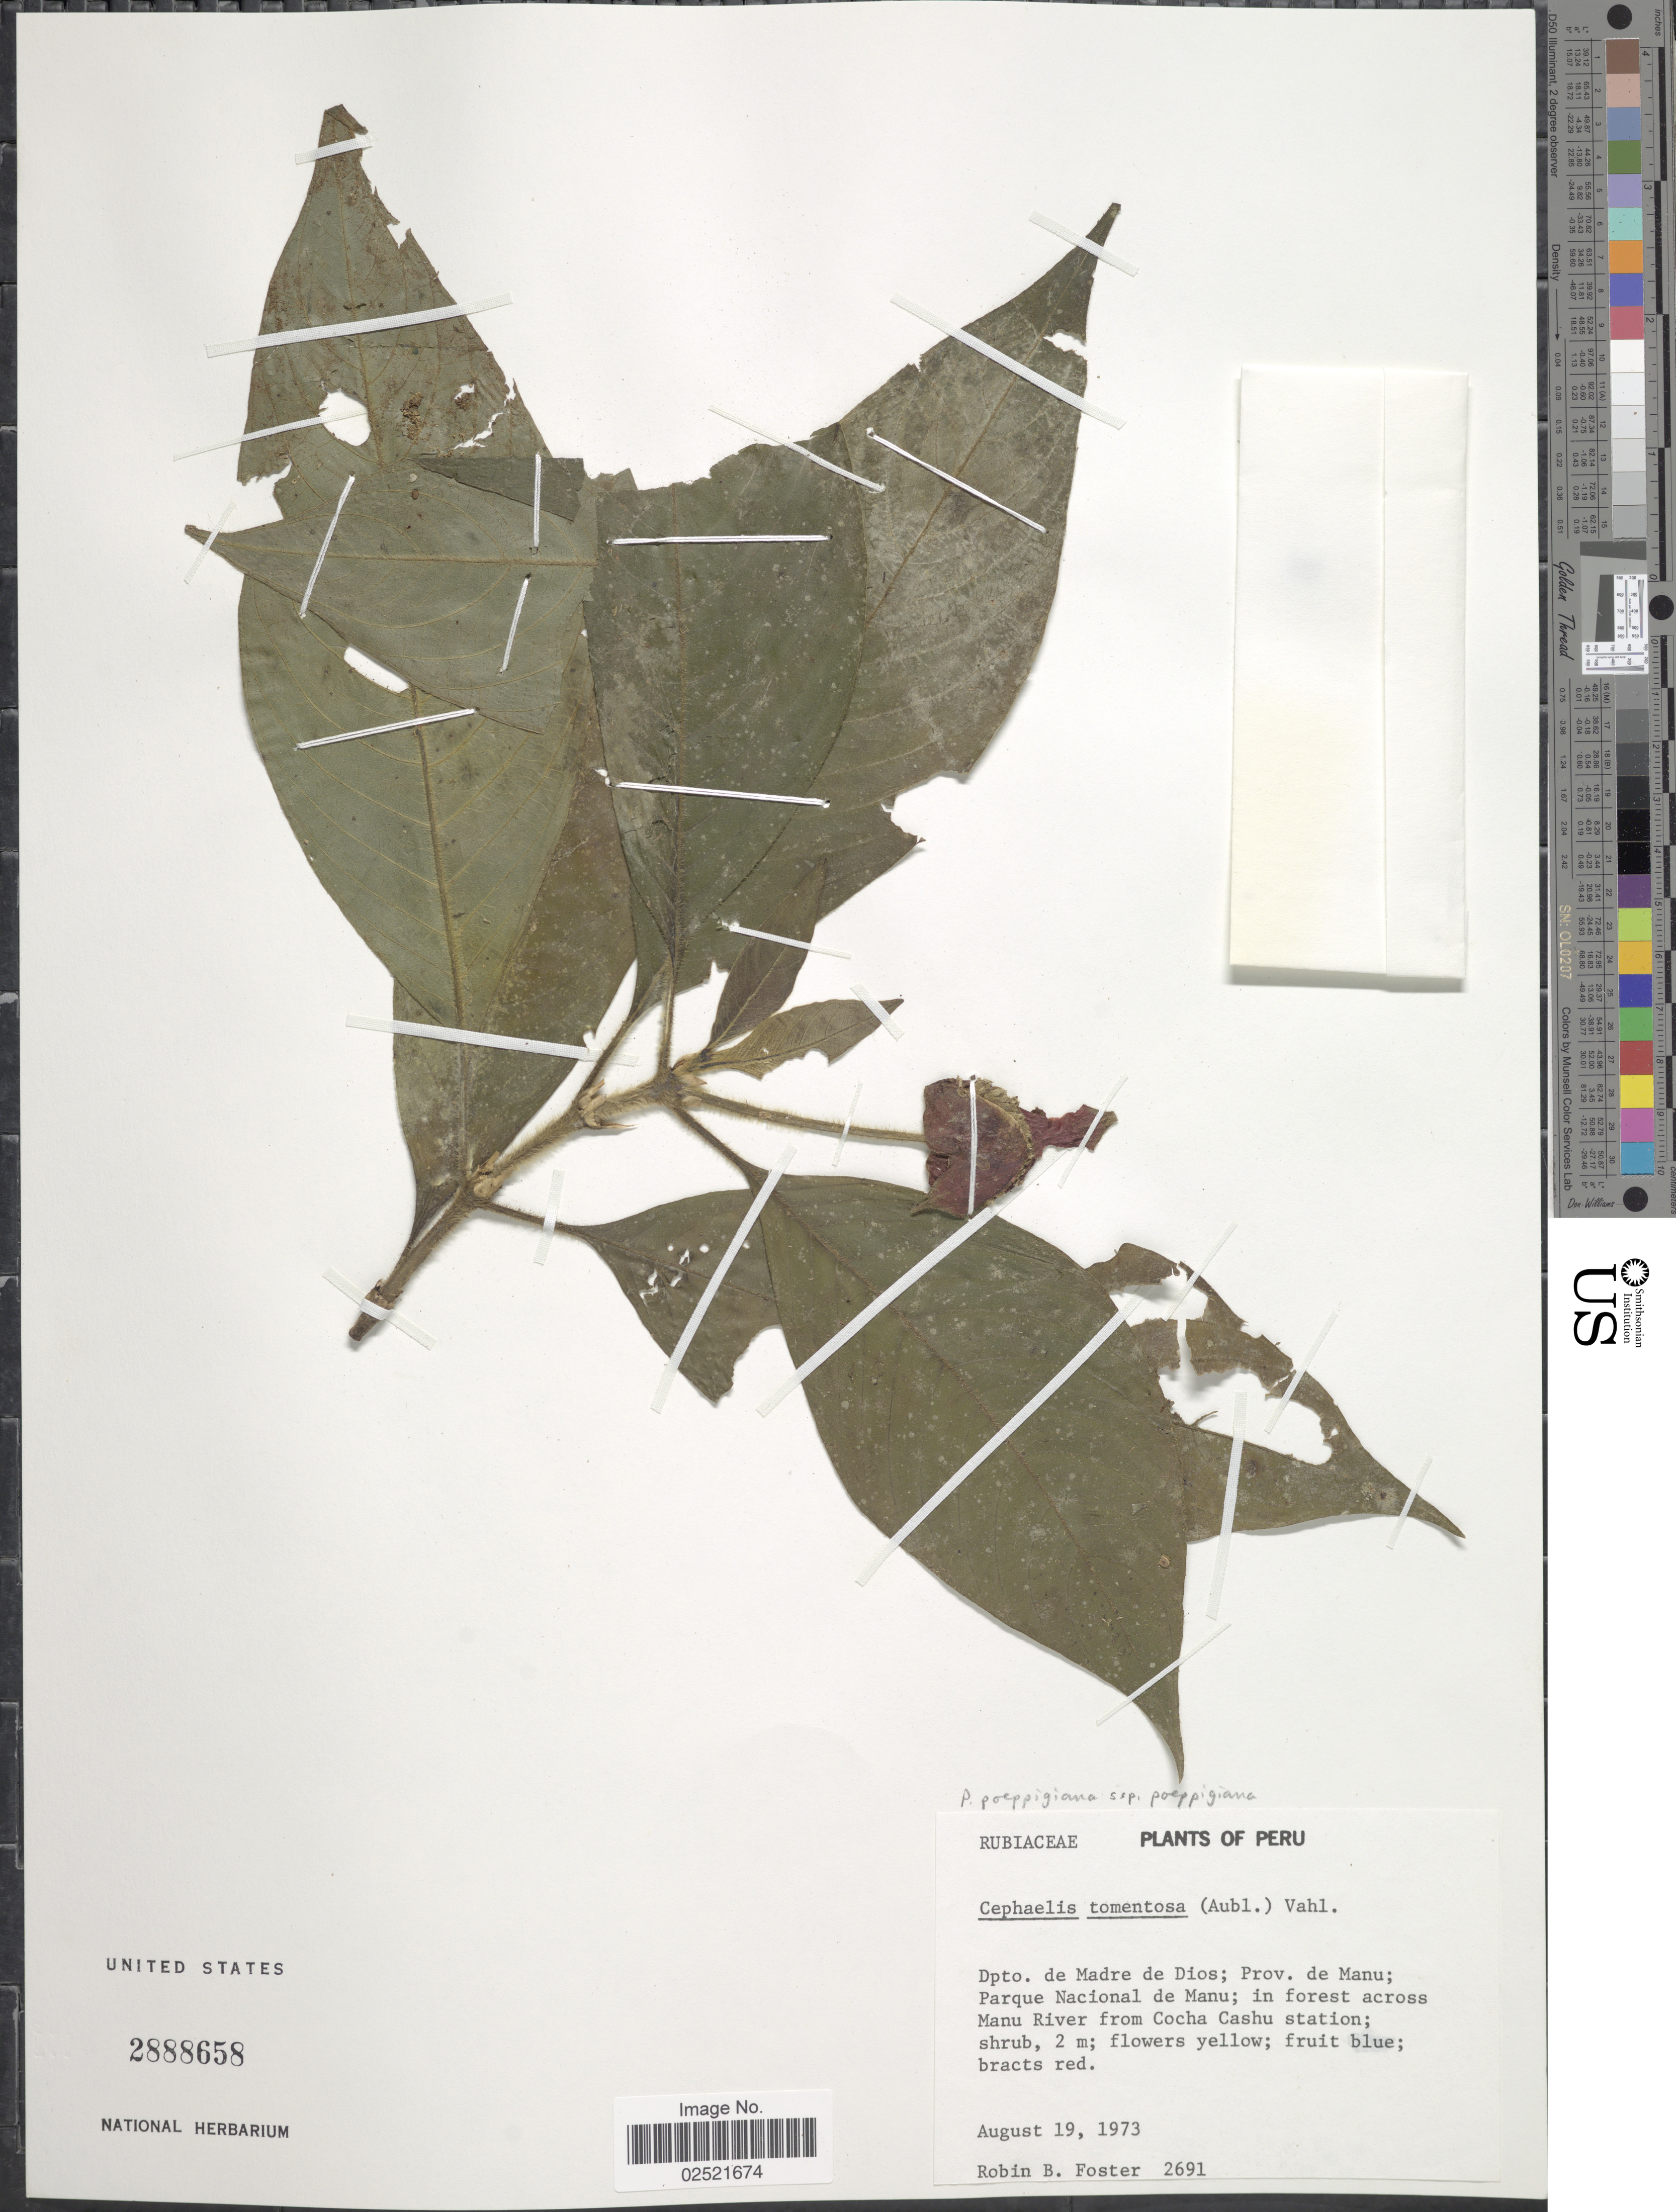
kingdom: Plantae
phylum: Tracheophyta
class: Magnoliopsida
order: Gentianales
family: Rubiaceae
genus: Psychotria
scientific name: Psychotria poeppigiana subsp. poeppigiana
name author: Müll. Arg.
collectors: R. B. Foster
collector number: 2691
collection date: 1973-08-19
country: Peru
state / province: Madre de Dios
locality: Prov. de Manu, Parque Nacional de Manu, in forest across Manu River from Cocha Cashu station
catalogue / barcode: US 2888658